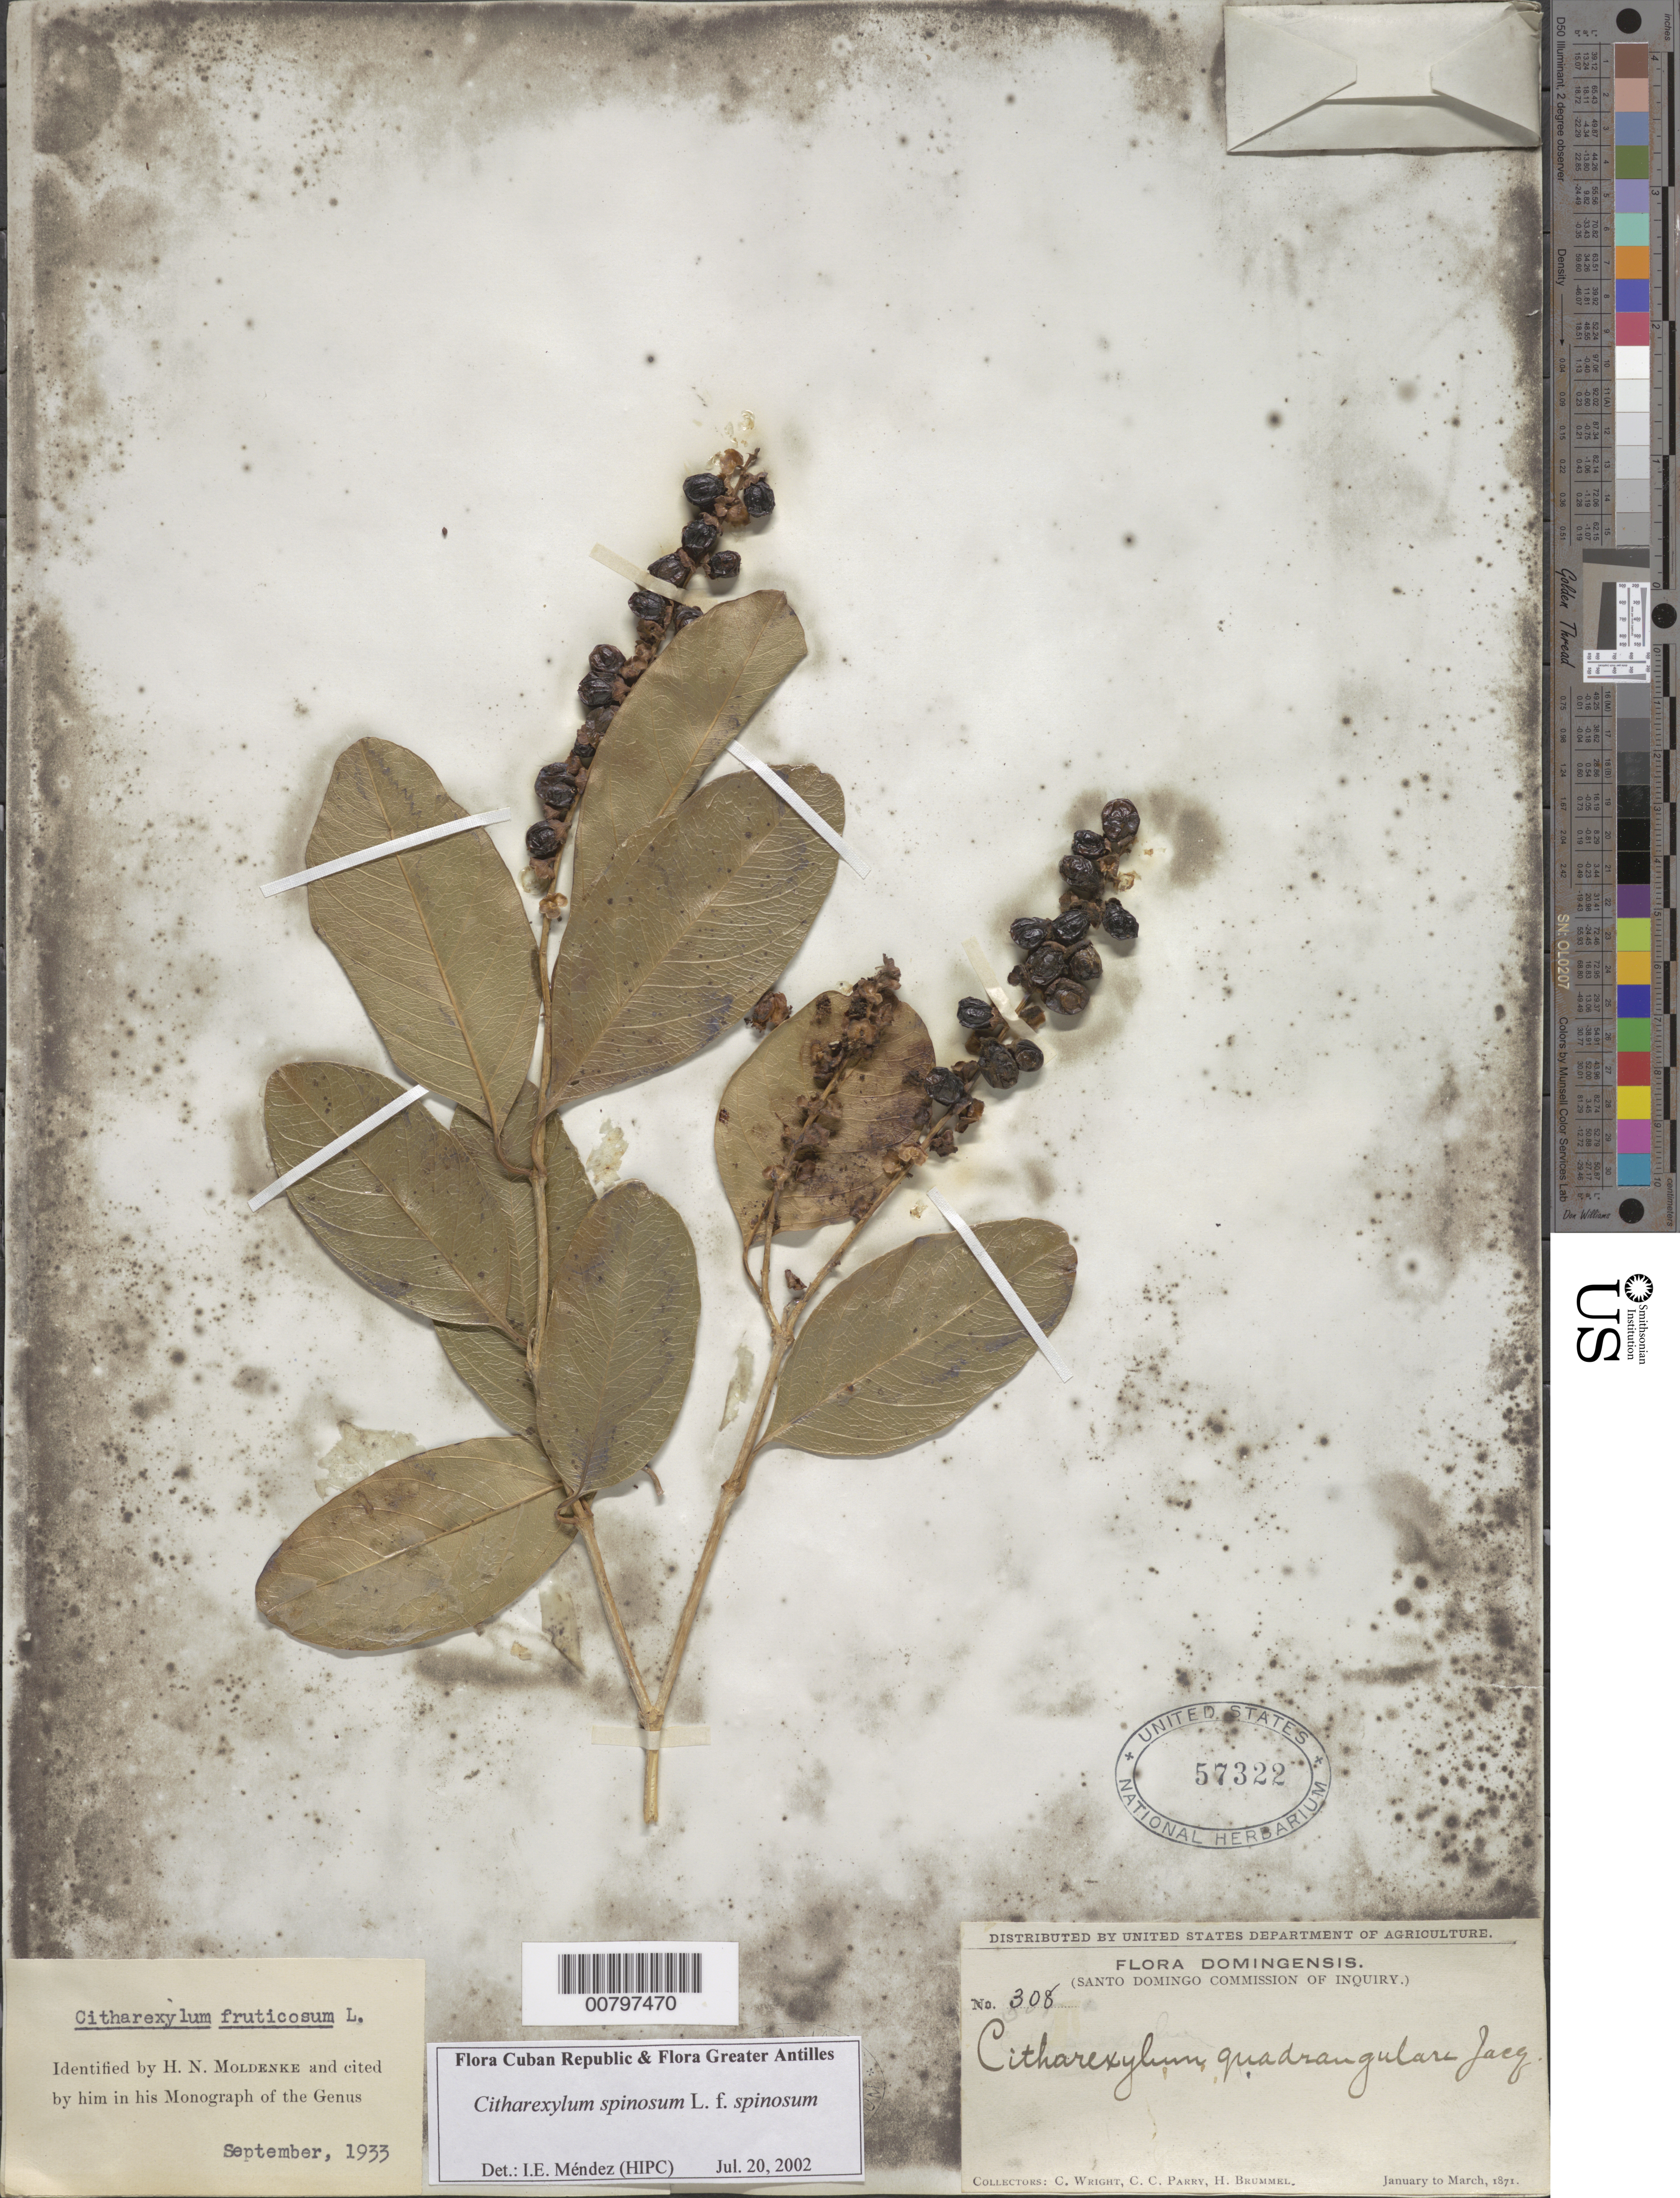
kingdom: Plantae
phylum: Tracheophyta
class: Magnoliopsida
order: Lamiales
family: Verbenaceae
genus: Citharexylum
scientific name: Citharexylum spinosum f. spinosum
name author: L.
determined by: Méndez, Isidro E., (HIPC)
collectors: C. Wright, C. C. Parry & H. Brummel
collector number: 308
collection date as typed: Jan 1871 to -- Mar 1871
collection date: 1871-01/1871-03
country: Dominican Republic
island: Hispaniola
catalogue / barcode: US 57322